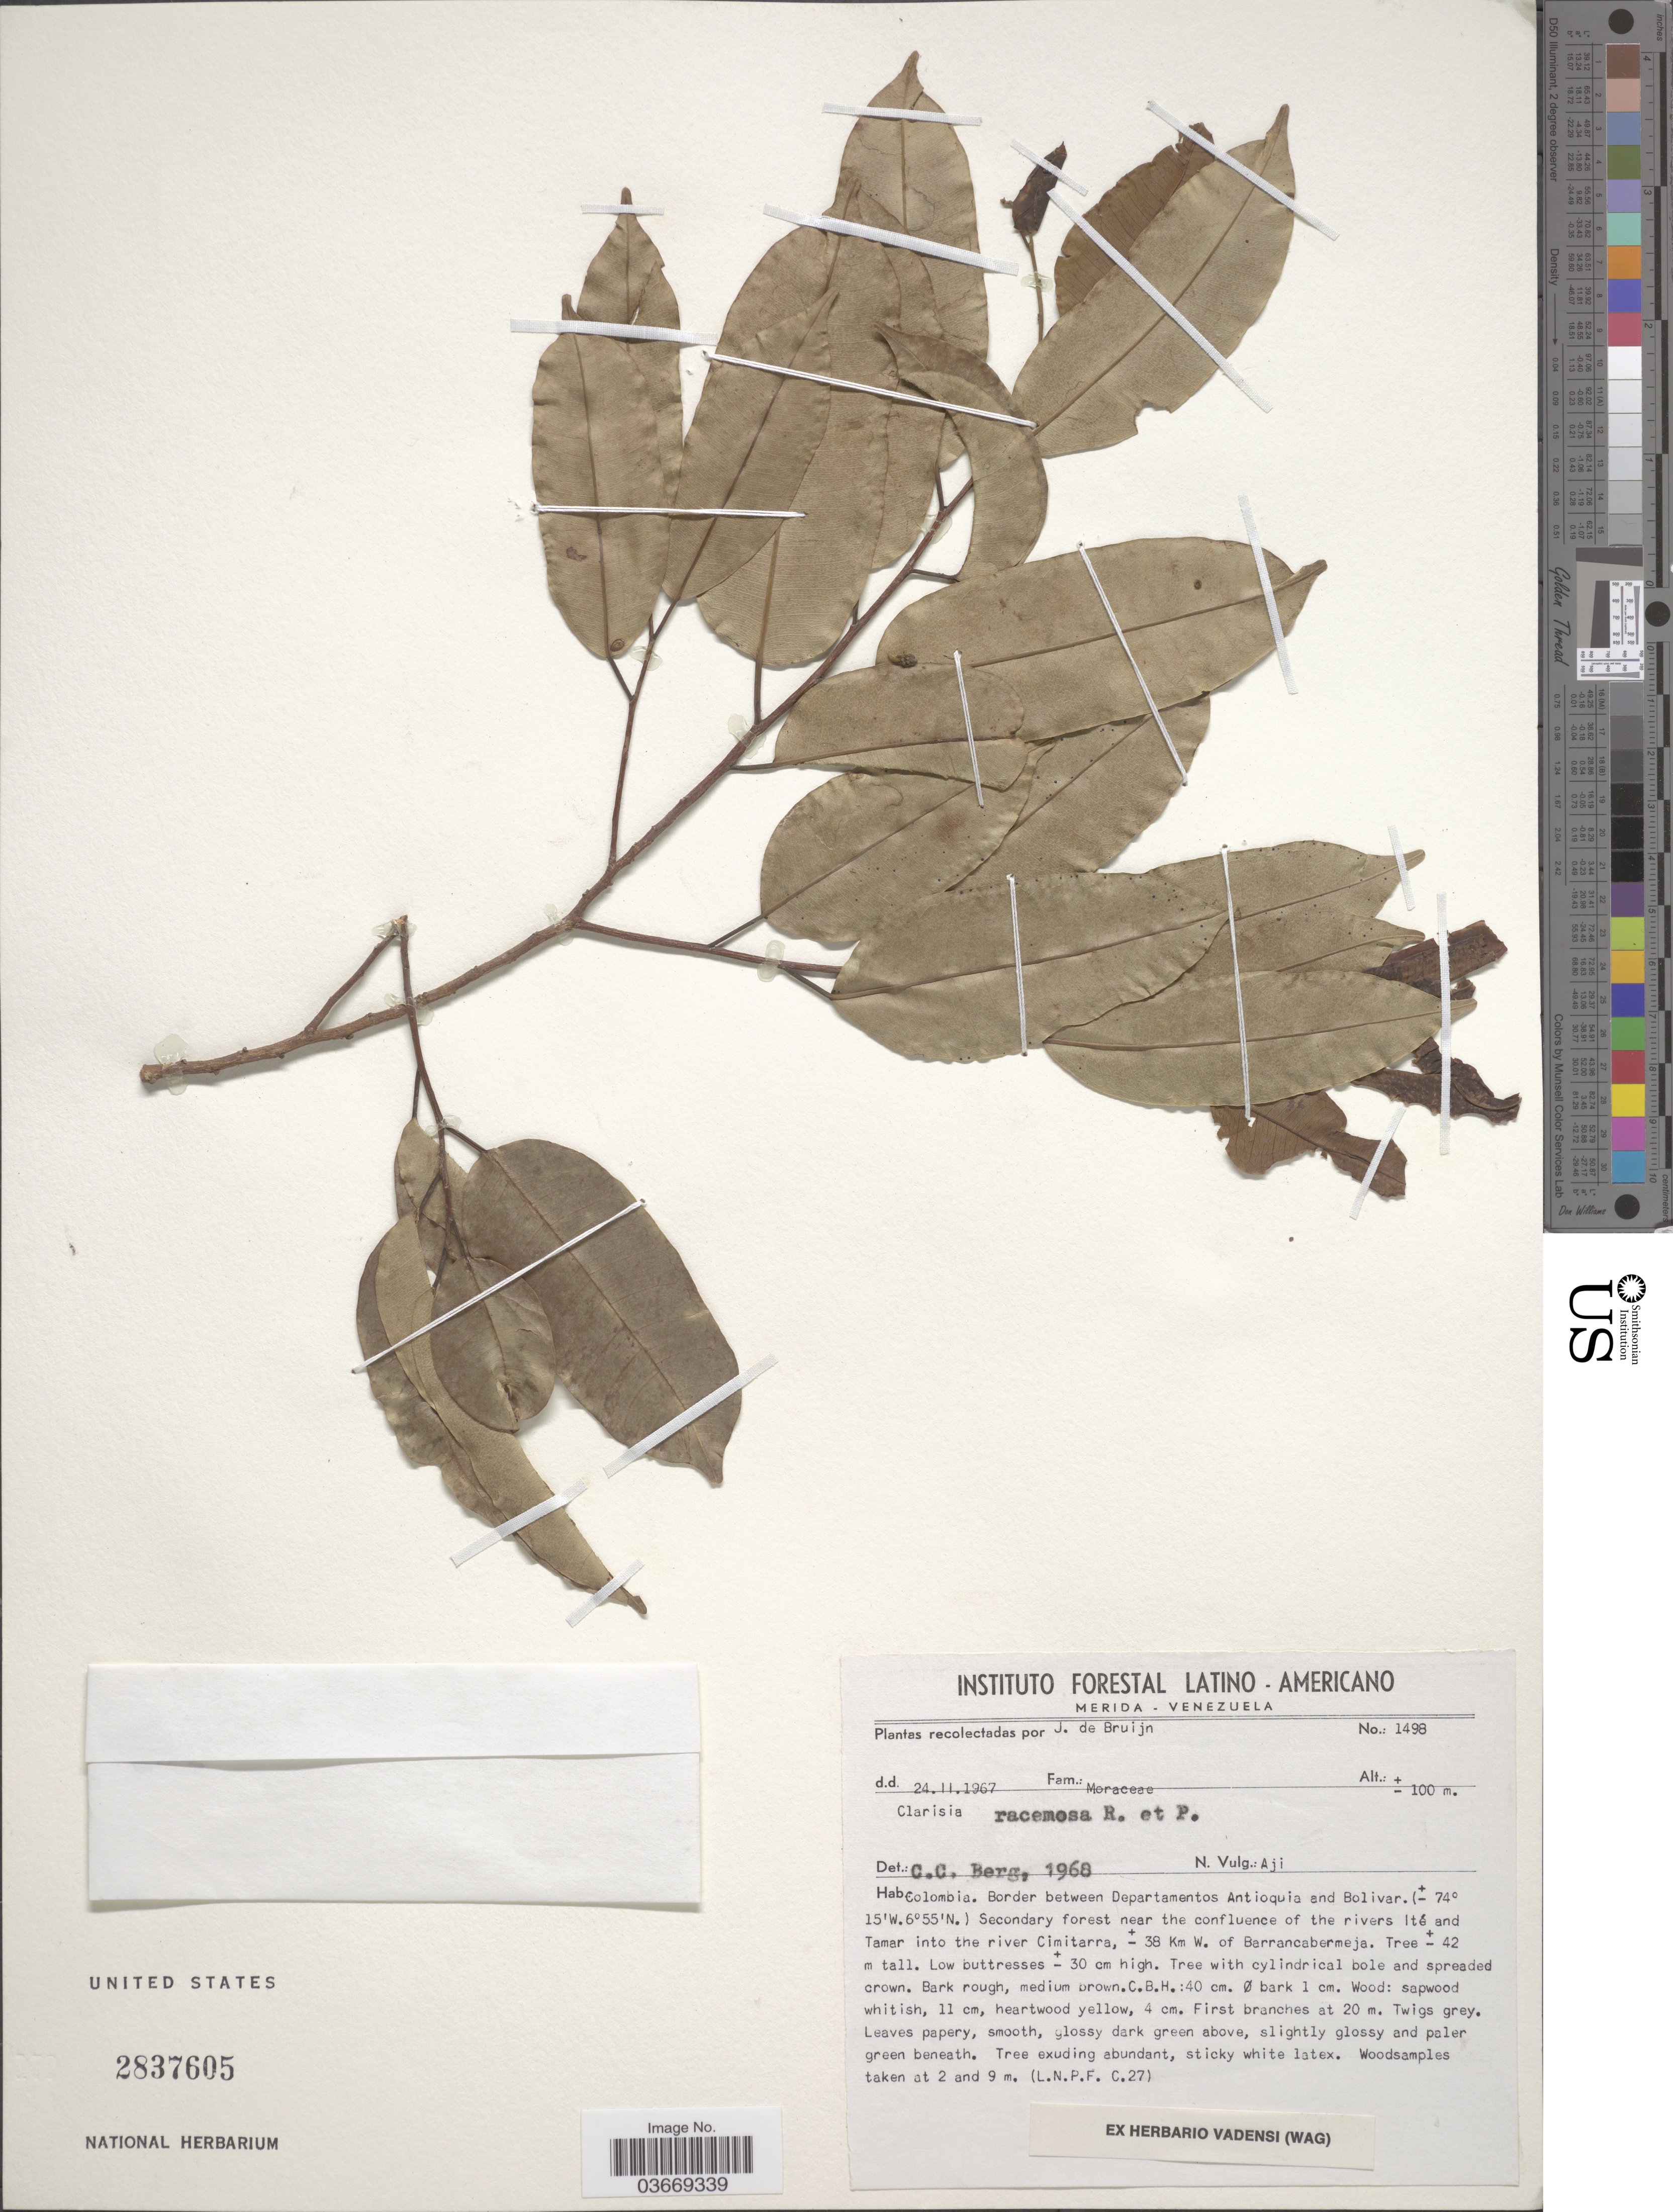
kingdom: Plantae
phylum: Tracheophyta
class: Magnoliopsida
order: Rosales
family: Moraceae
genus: Clarisia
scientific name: Clarisia racemosa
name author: Ruiz & Pav.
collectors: J. Bruijn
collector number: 1498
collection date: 1967-02-24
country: Colombia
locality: Border between Departamentos Antioquia and Bolivar. Secondary forest near the confluence of the rivers Ité and Tamar into the river Cimitarra, ± 38 Km. W. of Barrancabermeja.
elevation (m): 100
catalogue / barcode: US 2837605